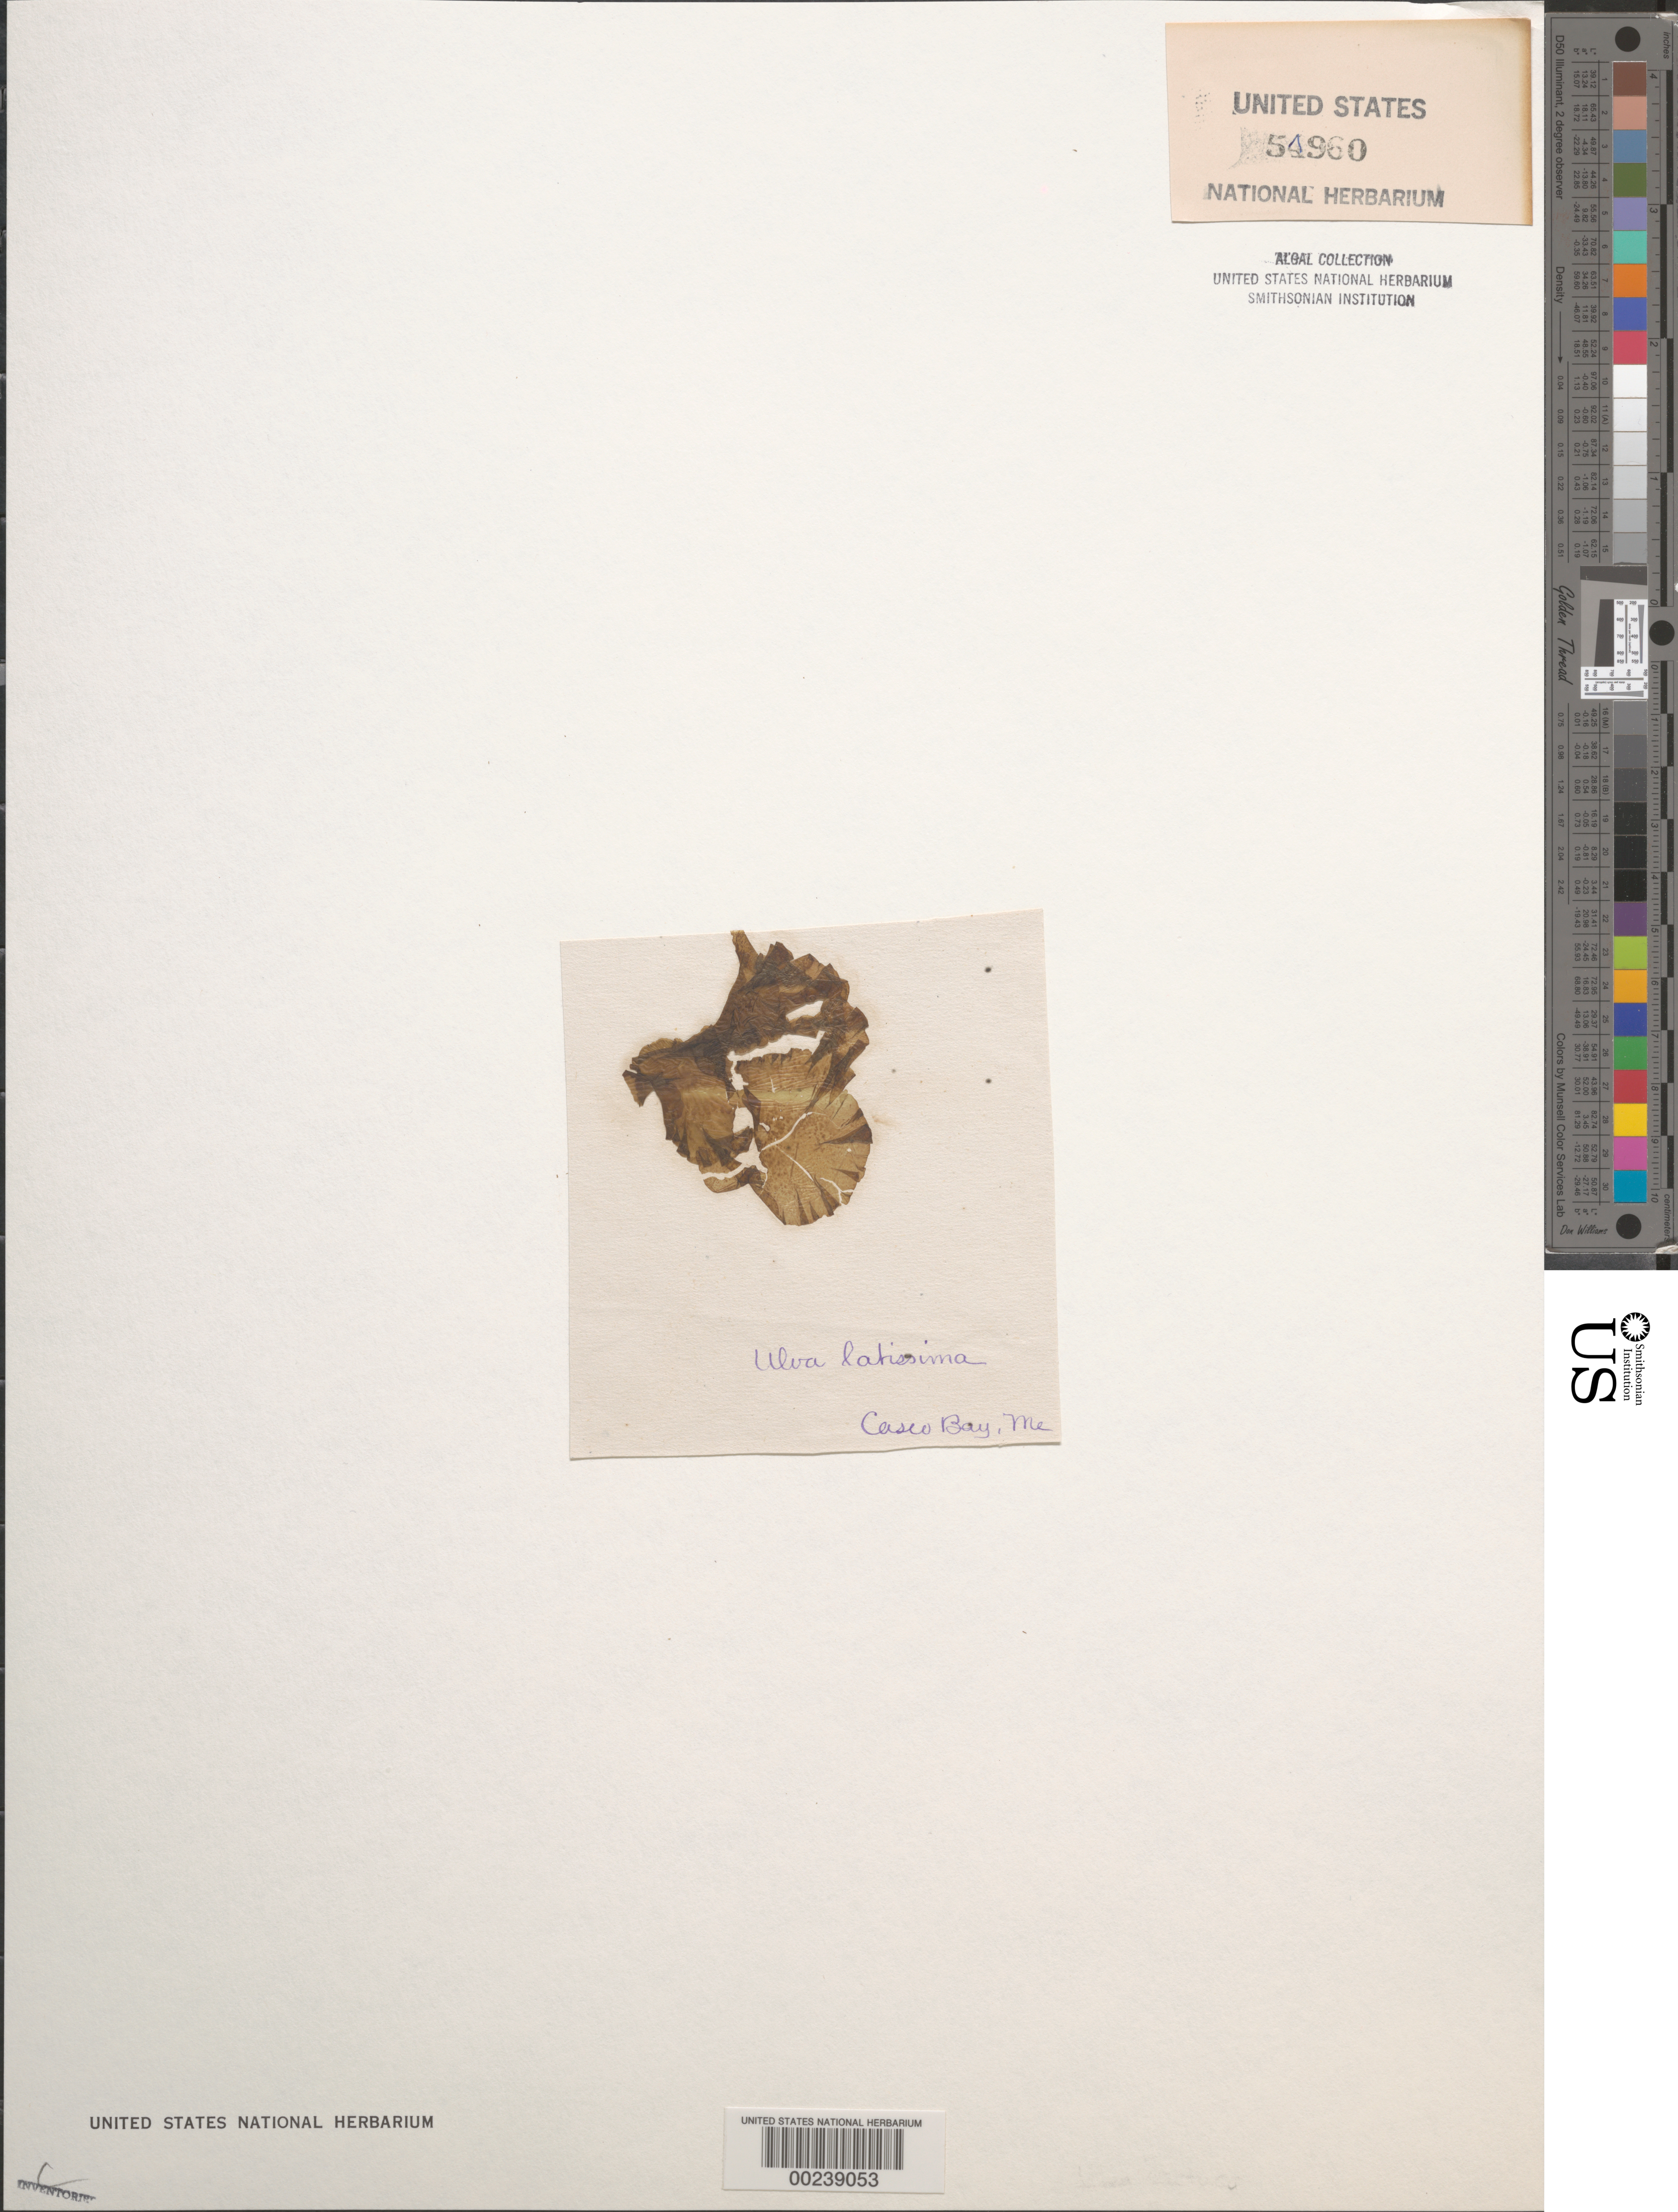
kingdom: Chromista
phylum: Ochrophyta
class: Phaeophyceae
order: Laminariales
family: Laminariaceae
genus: Saccharina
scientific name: Saccharina latissima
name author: C.E. Lane et al.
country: United States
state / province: Maine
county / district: Cumberland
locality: Casco Bay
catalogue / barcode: US 54960